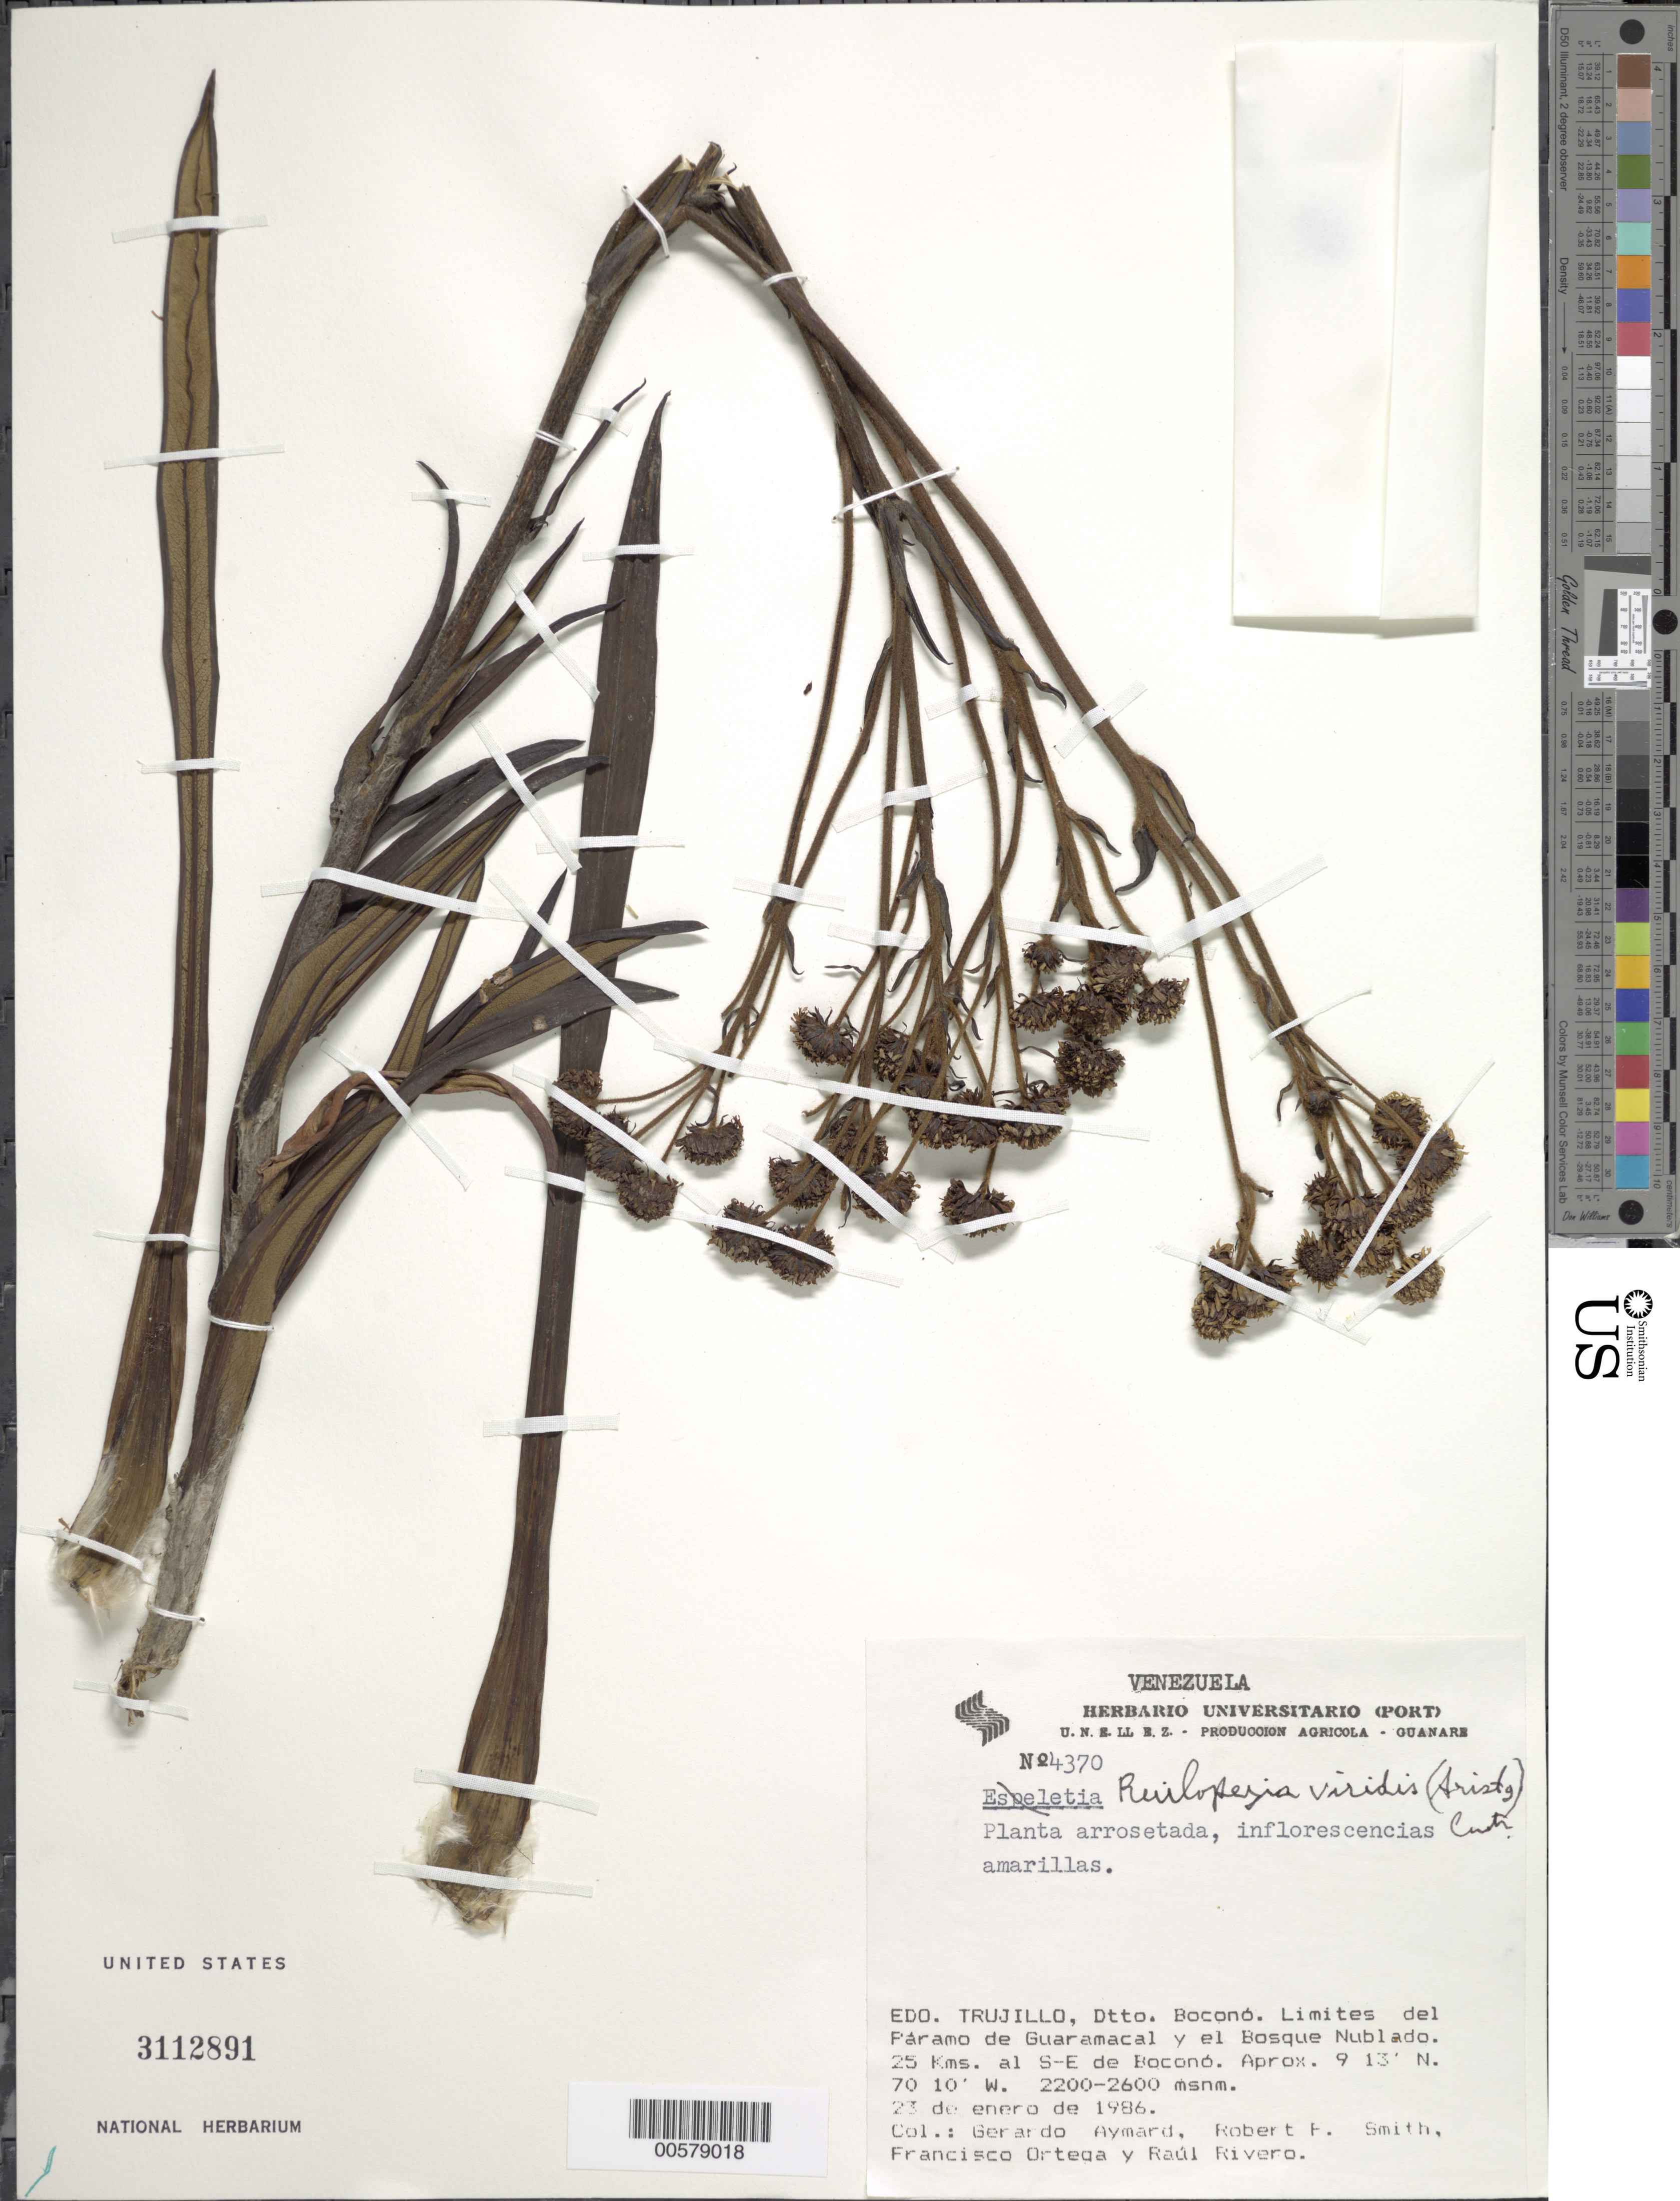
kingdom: Plantae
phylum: Tracheophyta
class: Magnoliopsida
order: Asterales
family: Asteraceae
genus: Ruilopezia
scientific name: Ruilopezia viridis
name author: (Aristeg.) Cuatrec.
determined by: Cuatrecasas, J.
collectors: G. A. Aymard, R. F. Smith, F. J. Ortega & R. Rivero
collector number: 4370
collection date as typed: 23 Jan 1986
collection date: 1986-01-23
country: Venezuela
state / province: Trujillo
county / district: Boconó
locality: Limites del Páramo de Guaramacal y el bosque nublado, 25 km al S-E de Boconó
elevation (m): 2200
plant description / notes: PORT, US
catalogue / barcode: US 3112891